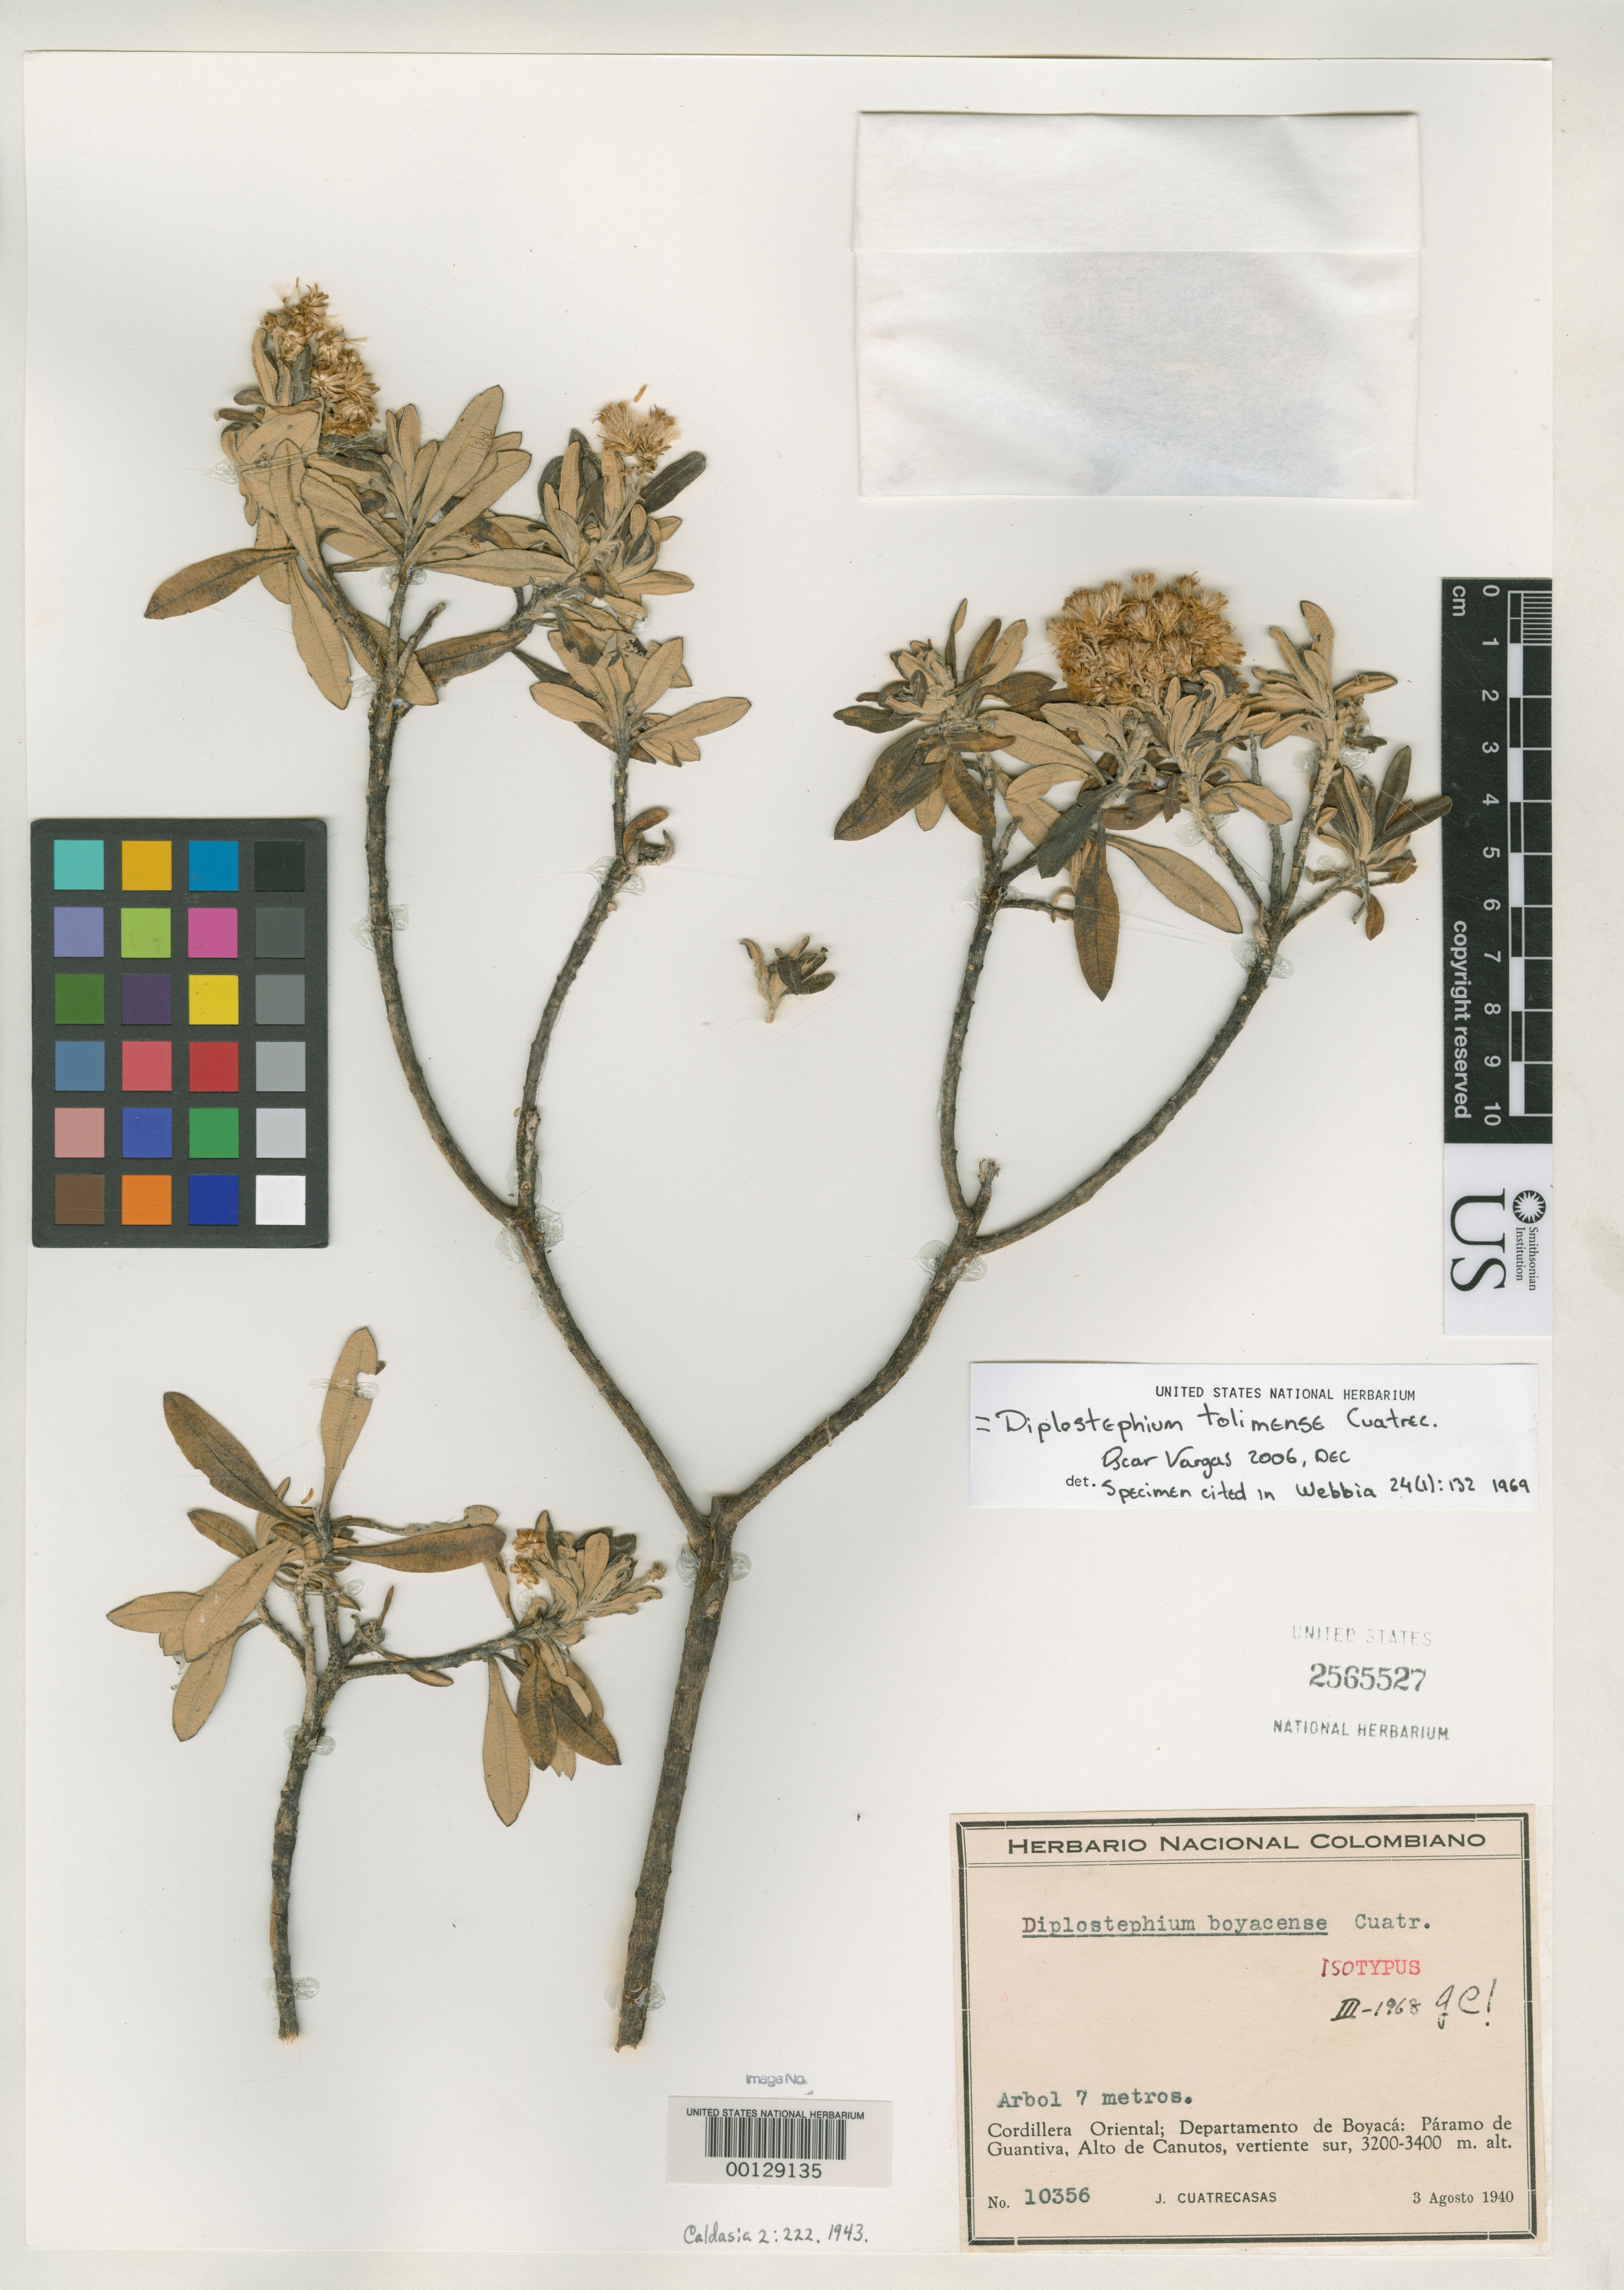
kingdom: Plantae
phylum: Tracheophyta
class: Magnoliopsida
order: Asterales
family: Asteraceae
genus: Diplostephium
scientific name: Diplostephium boyacense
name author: Cuatrec.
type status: Isotype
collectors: J. Cuatrecasas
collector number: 10356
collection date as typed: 03 Aug 1940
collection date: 1940-08-03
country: Colombia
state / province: Boyacá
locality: Páramo de Guantiva, Alto de Canutos.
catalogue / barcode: US 2565527